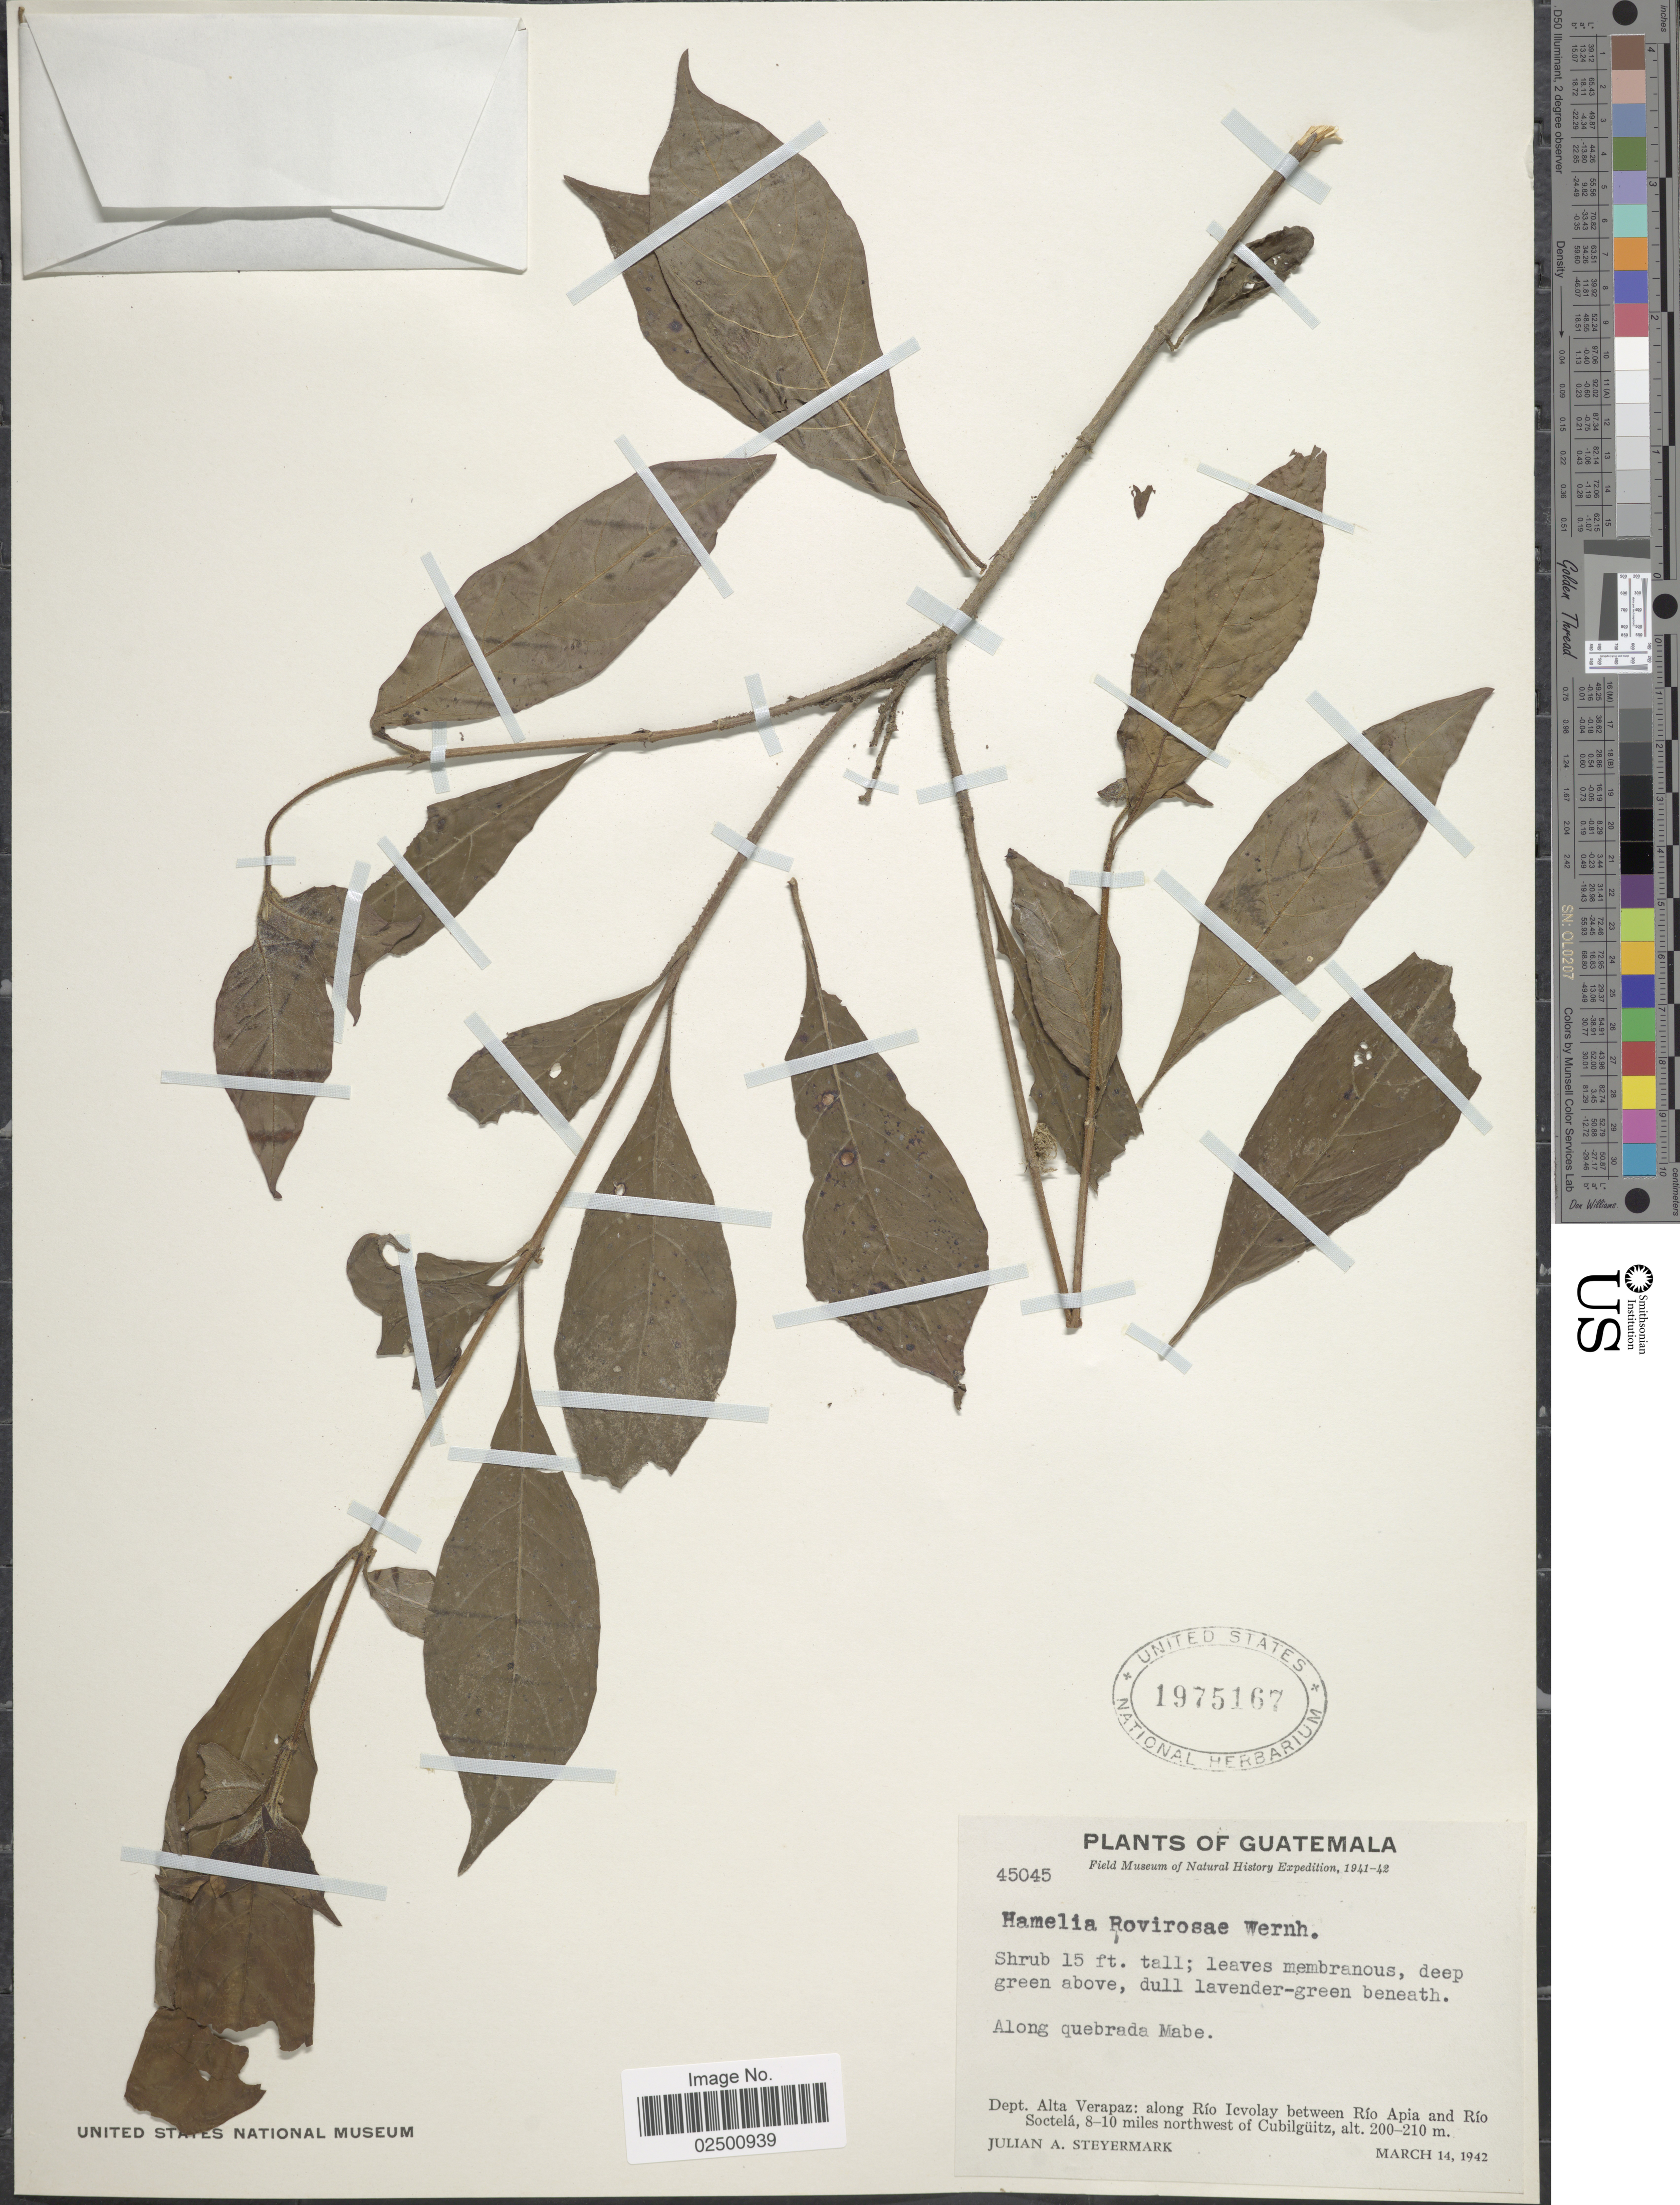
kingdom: Plantae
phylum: Tracheophyta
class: Magnoliopsida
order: Gentianales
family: Rubiaceae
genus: Hamelia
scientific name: Hamelia rovirosae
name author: Wernham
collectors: J. Steyermark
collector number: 45045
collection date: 1942-03-14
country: Guatemala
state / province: Alta Verapaz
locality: Along quebrada Mabe. Dept. Alta Verapaz: along Rio Icvolay between Rio Apia and Rio Soctela, 8-10 miles northwest of Cubilguitz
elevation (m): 200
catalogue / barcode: US 1975167